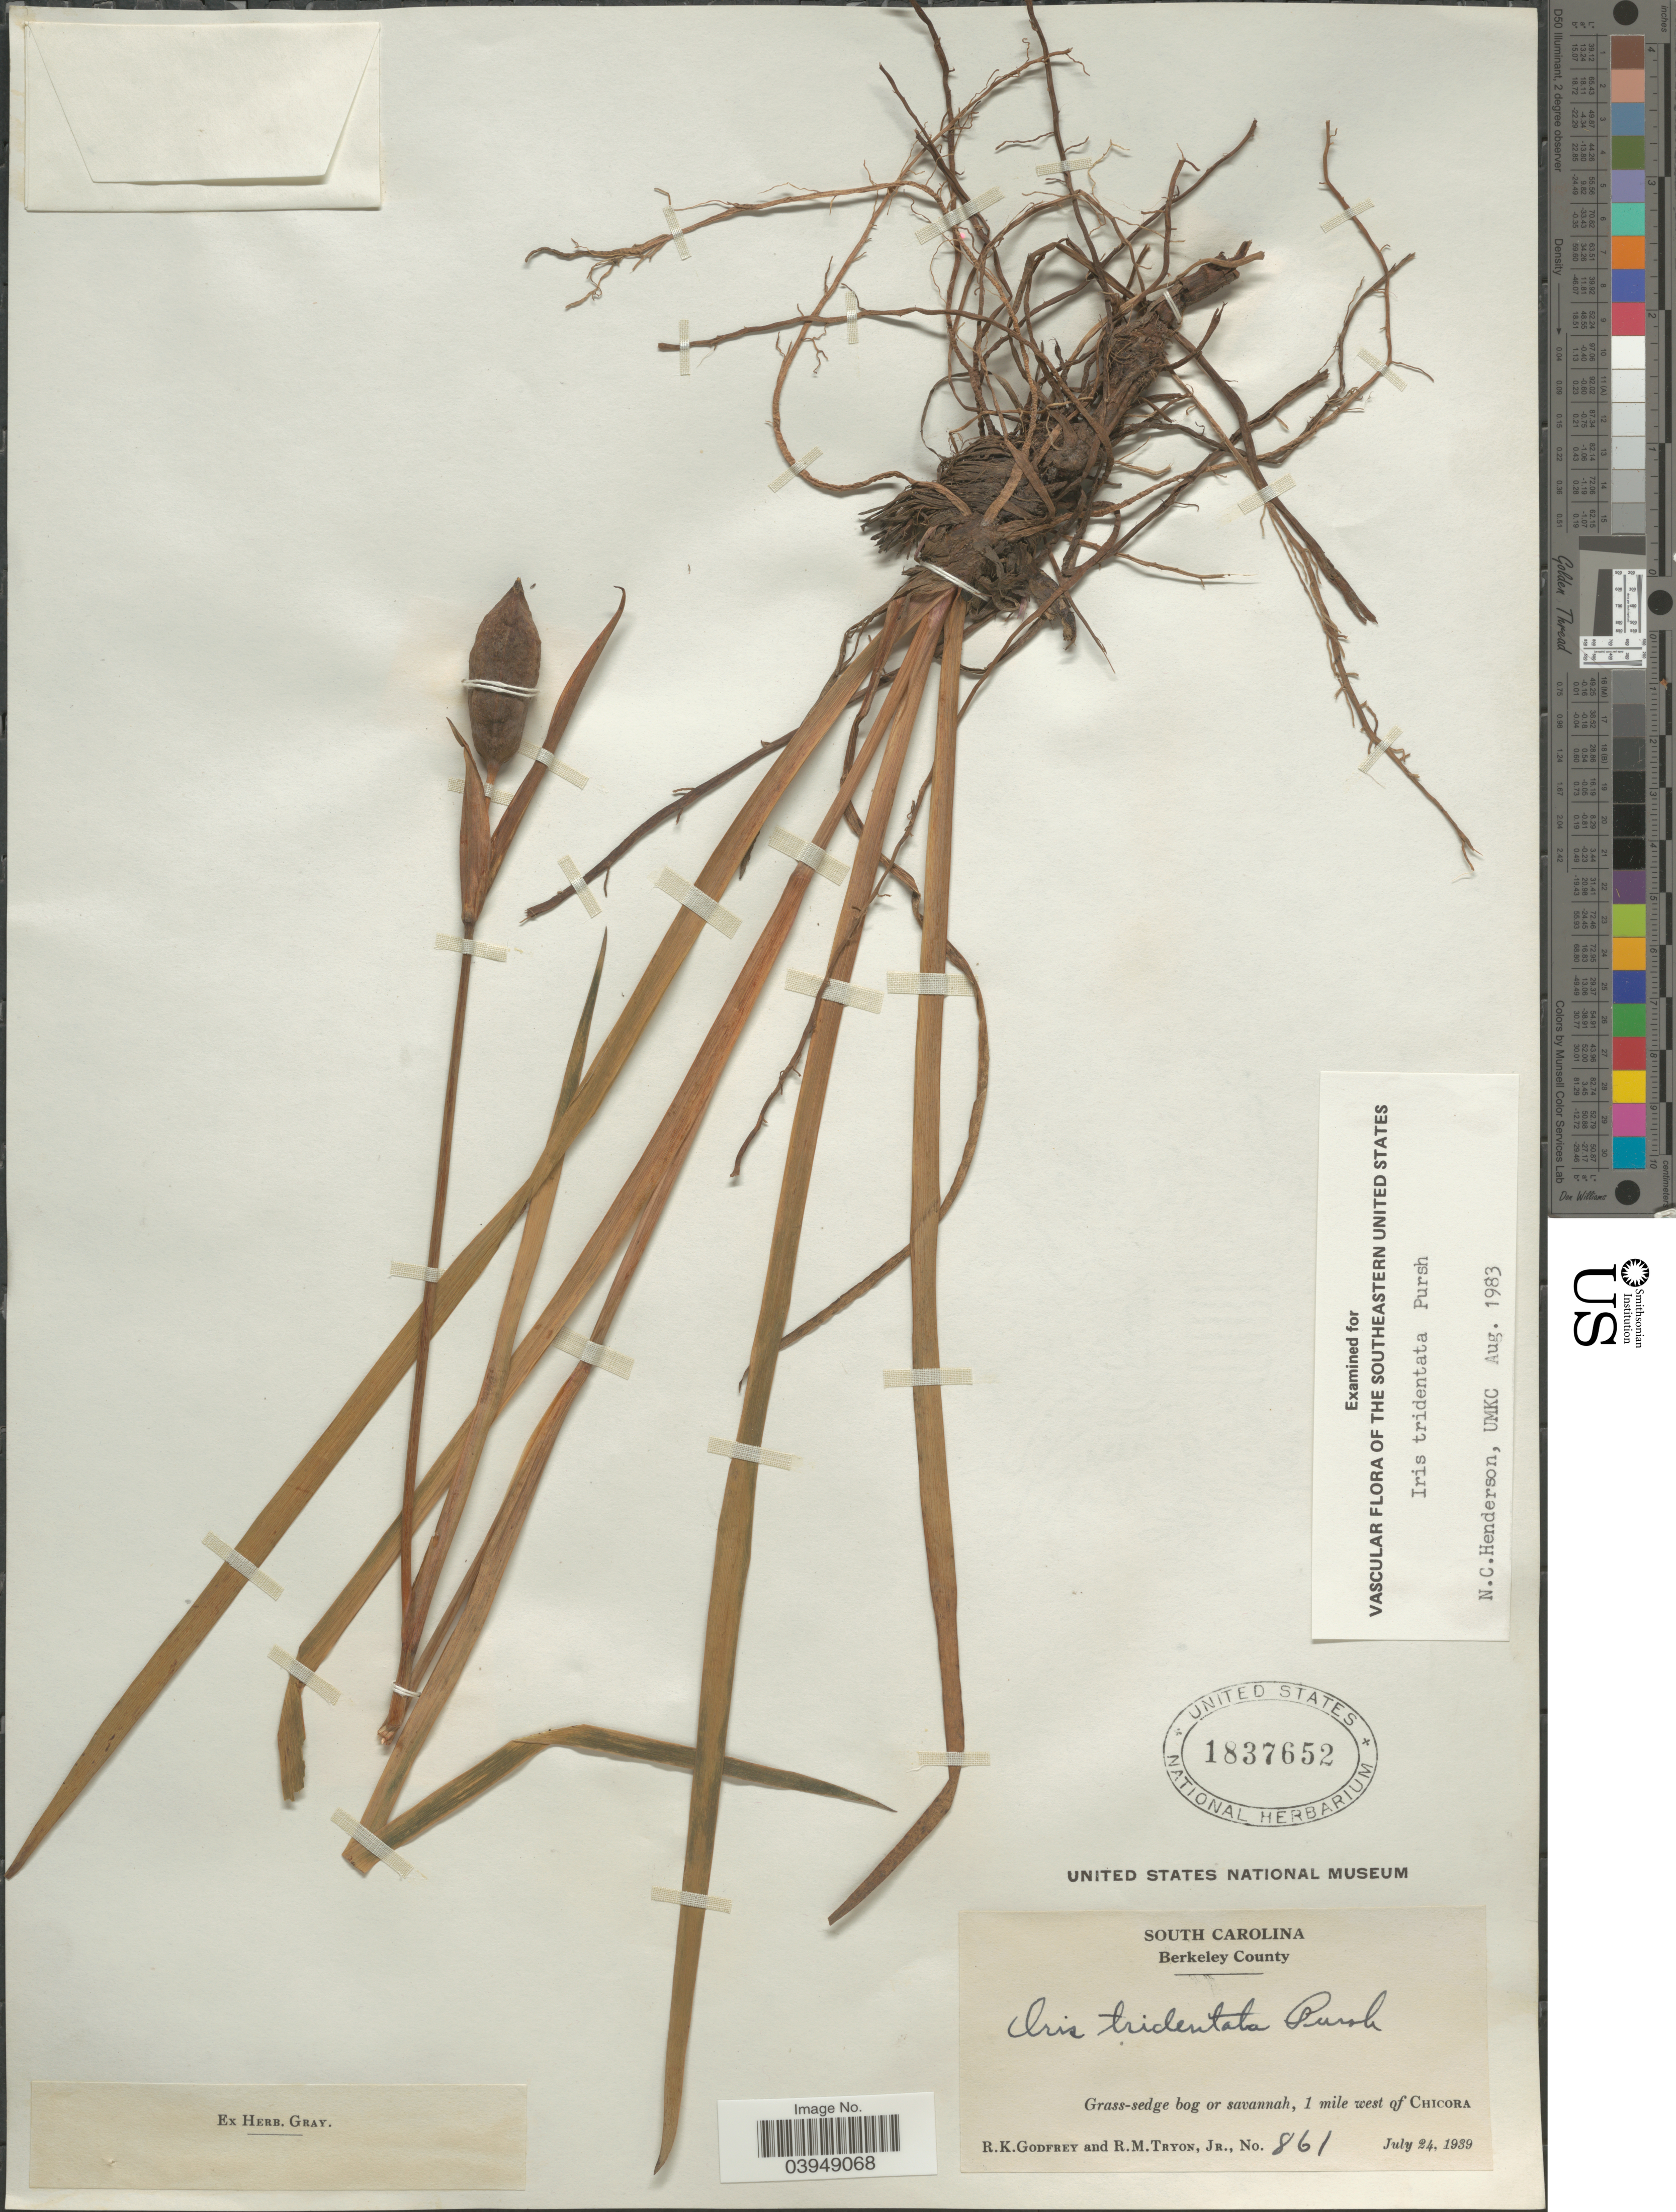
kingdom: Plantae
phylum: Tracheophyta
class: Liliopsida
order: Asparagales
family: Iridaceae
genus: Iris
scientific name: Iris tridentata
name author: Pursh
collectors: R. K. Godfrey & R. Tryon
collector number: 861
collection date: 1939-07-24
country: United States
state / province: South Carolina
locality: Berkeley County. Grass-sedge bog or savannah, 1 mile west of Chicora.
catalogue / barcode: US 1837652